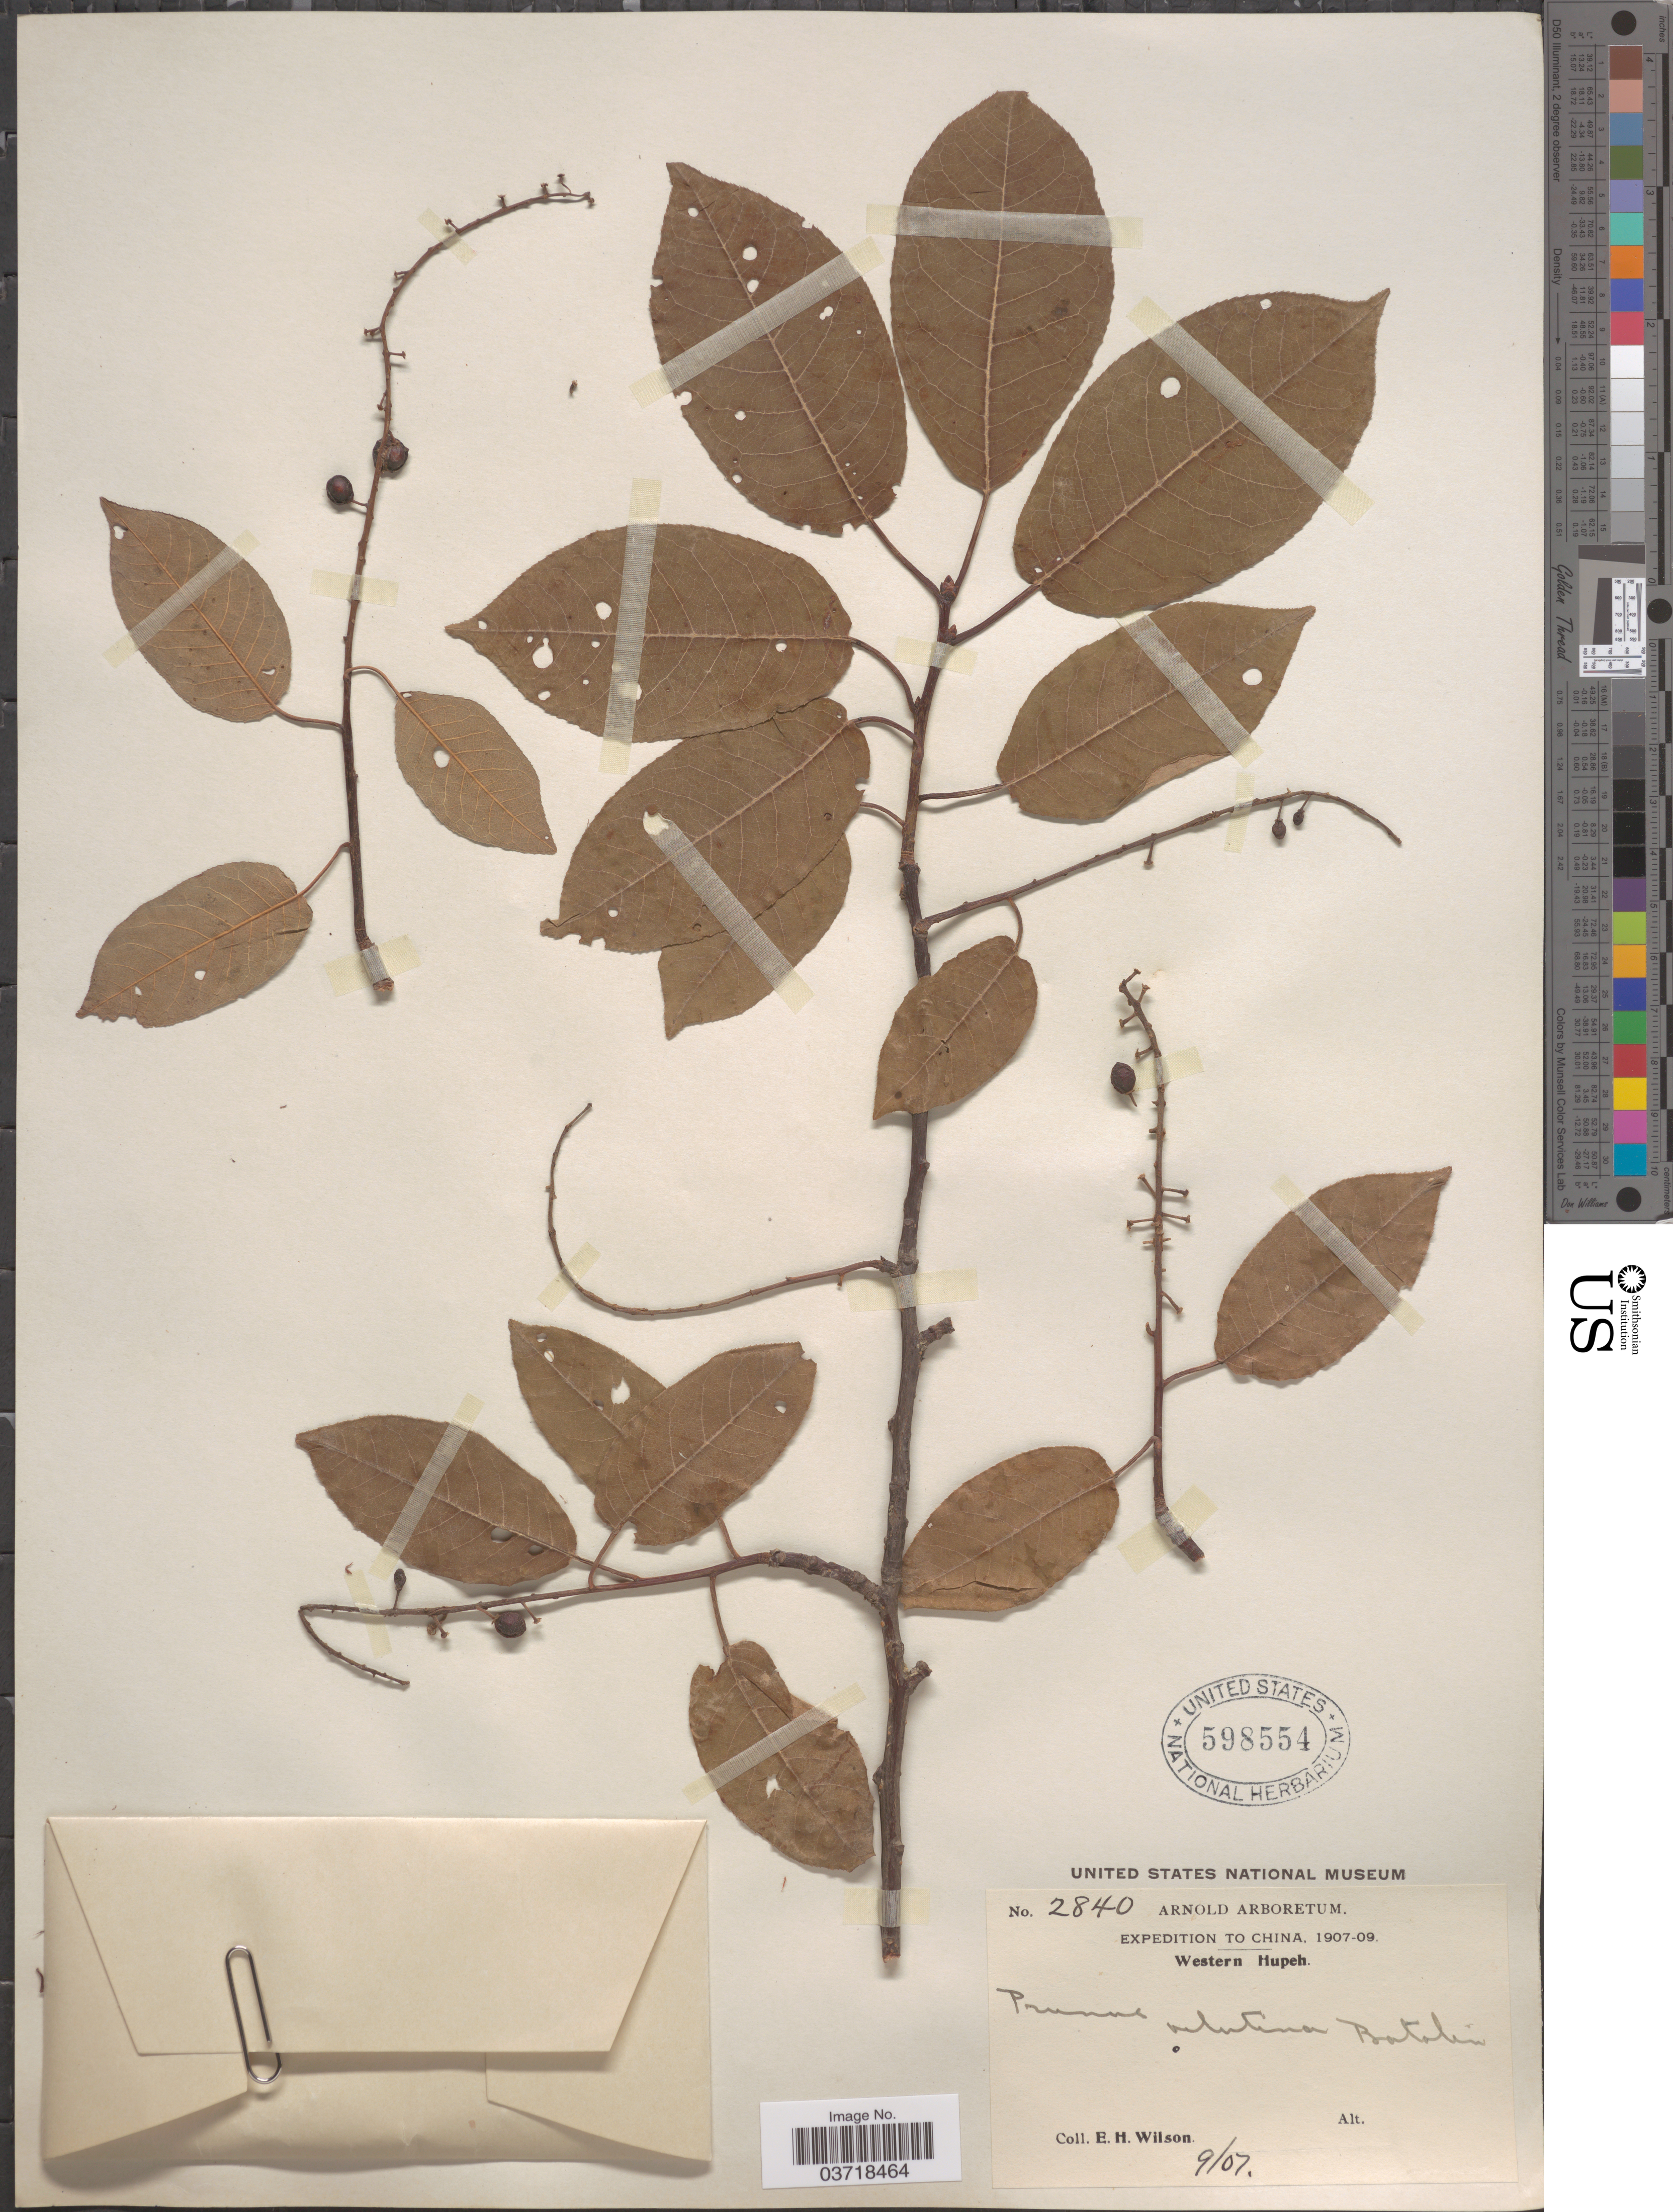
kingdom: Plantae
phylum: Tracheophyta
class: Magnoliopsida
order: Rosales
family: Rosaceae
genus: Prunus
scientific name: Prunus velutina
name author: Batalin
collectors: E. Wilson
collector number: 2840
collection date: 1907-09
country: China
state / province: Hubei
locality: Western Hupeh.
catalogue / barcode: US 598554